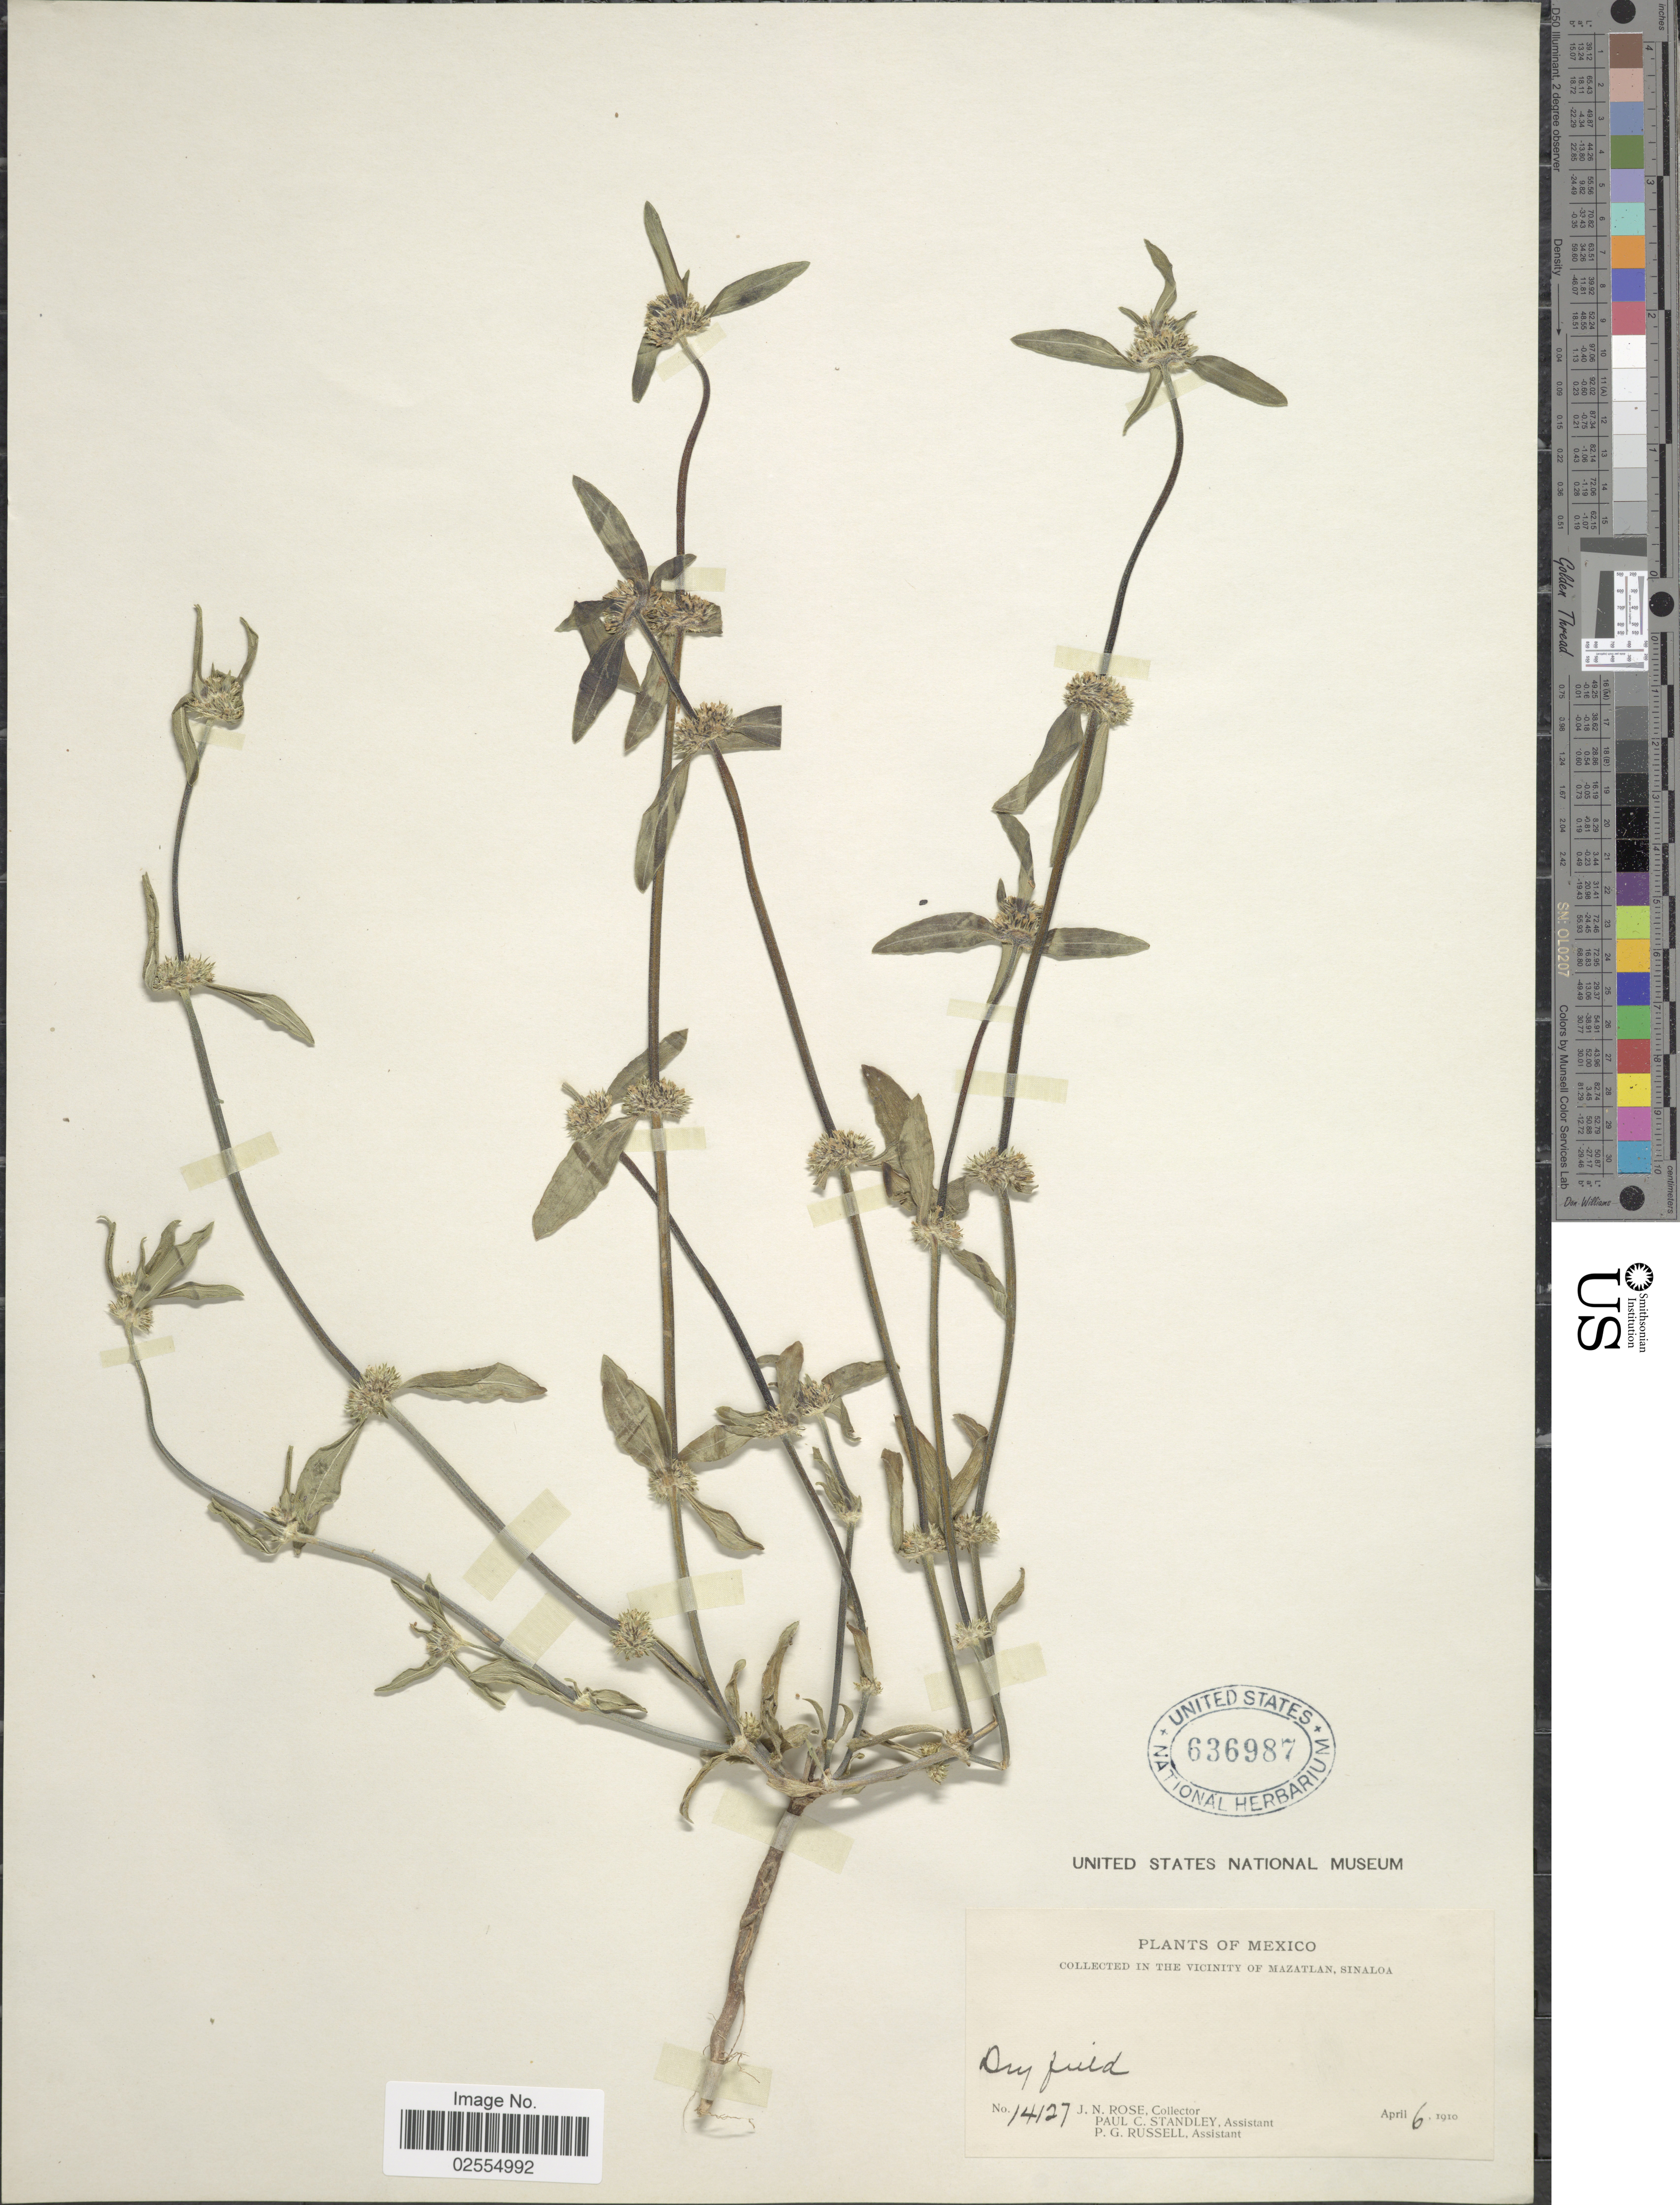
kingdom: Plantae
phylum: Tracheophyta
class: Magnoliopsida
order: Gentianales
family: Rubiaceae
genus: Mitracarpus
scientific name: Mitracarpus sp.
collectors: J. N. Rose, P. C. Standley & P. G. Russell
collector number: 14127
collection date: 1910-04-06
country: Mexico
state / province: Sinaloa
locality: Vicinity of Mazatlan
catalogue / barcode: US 636987